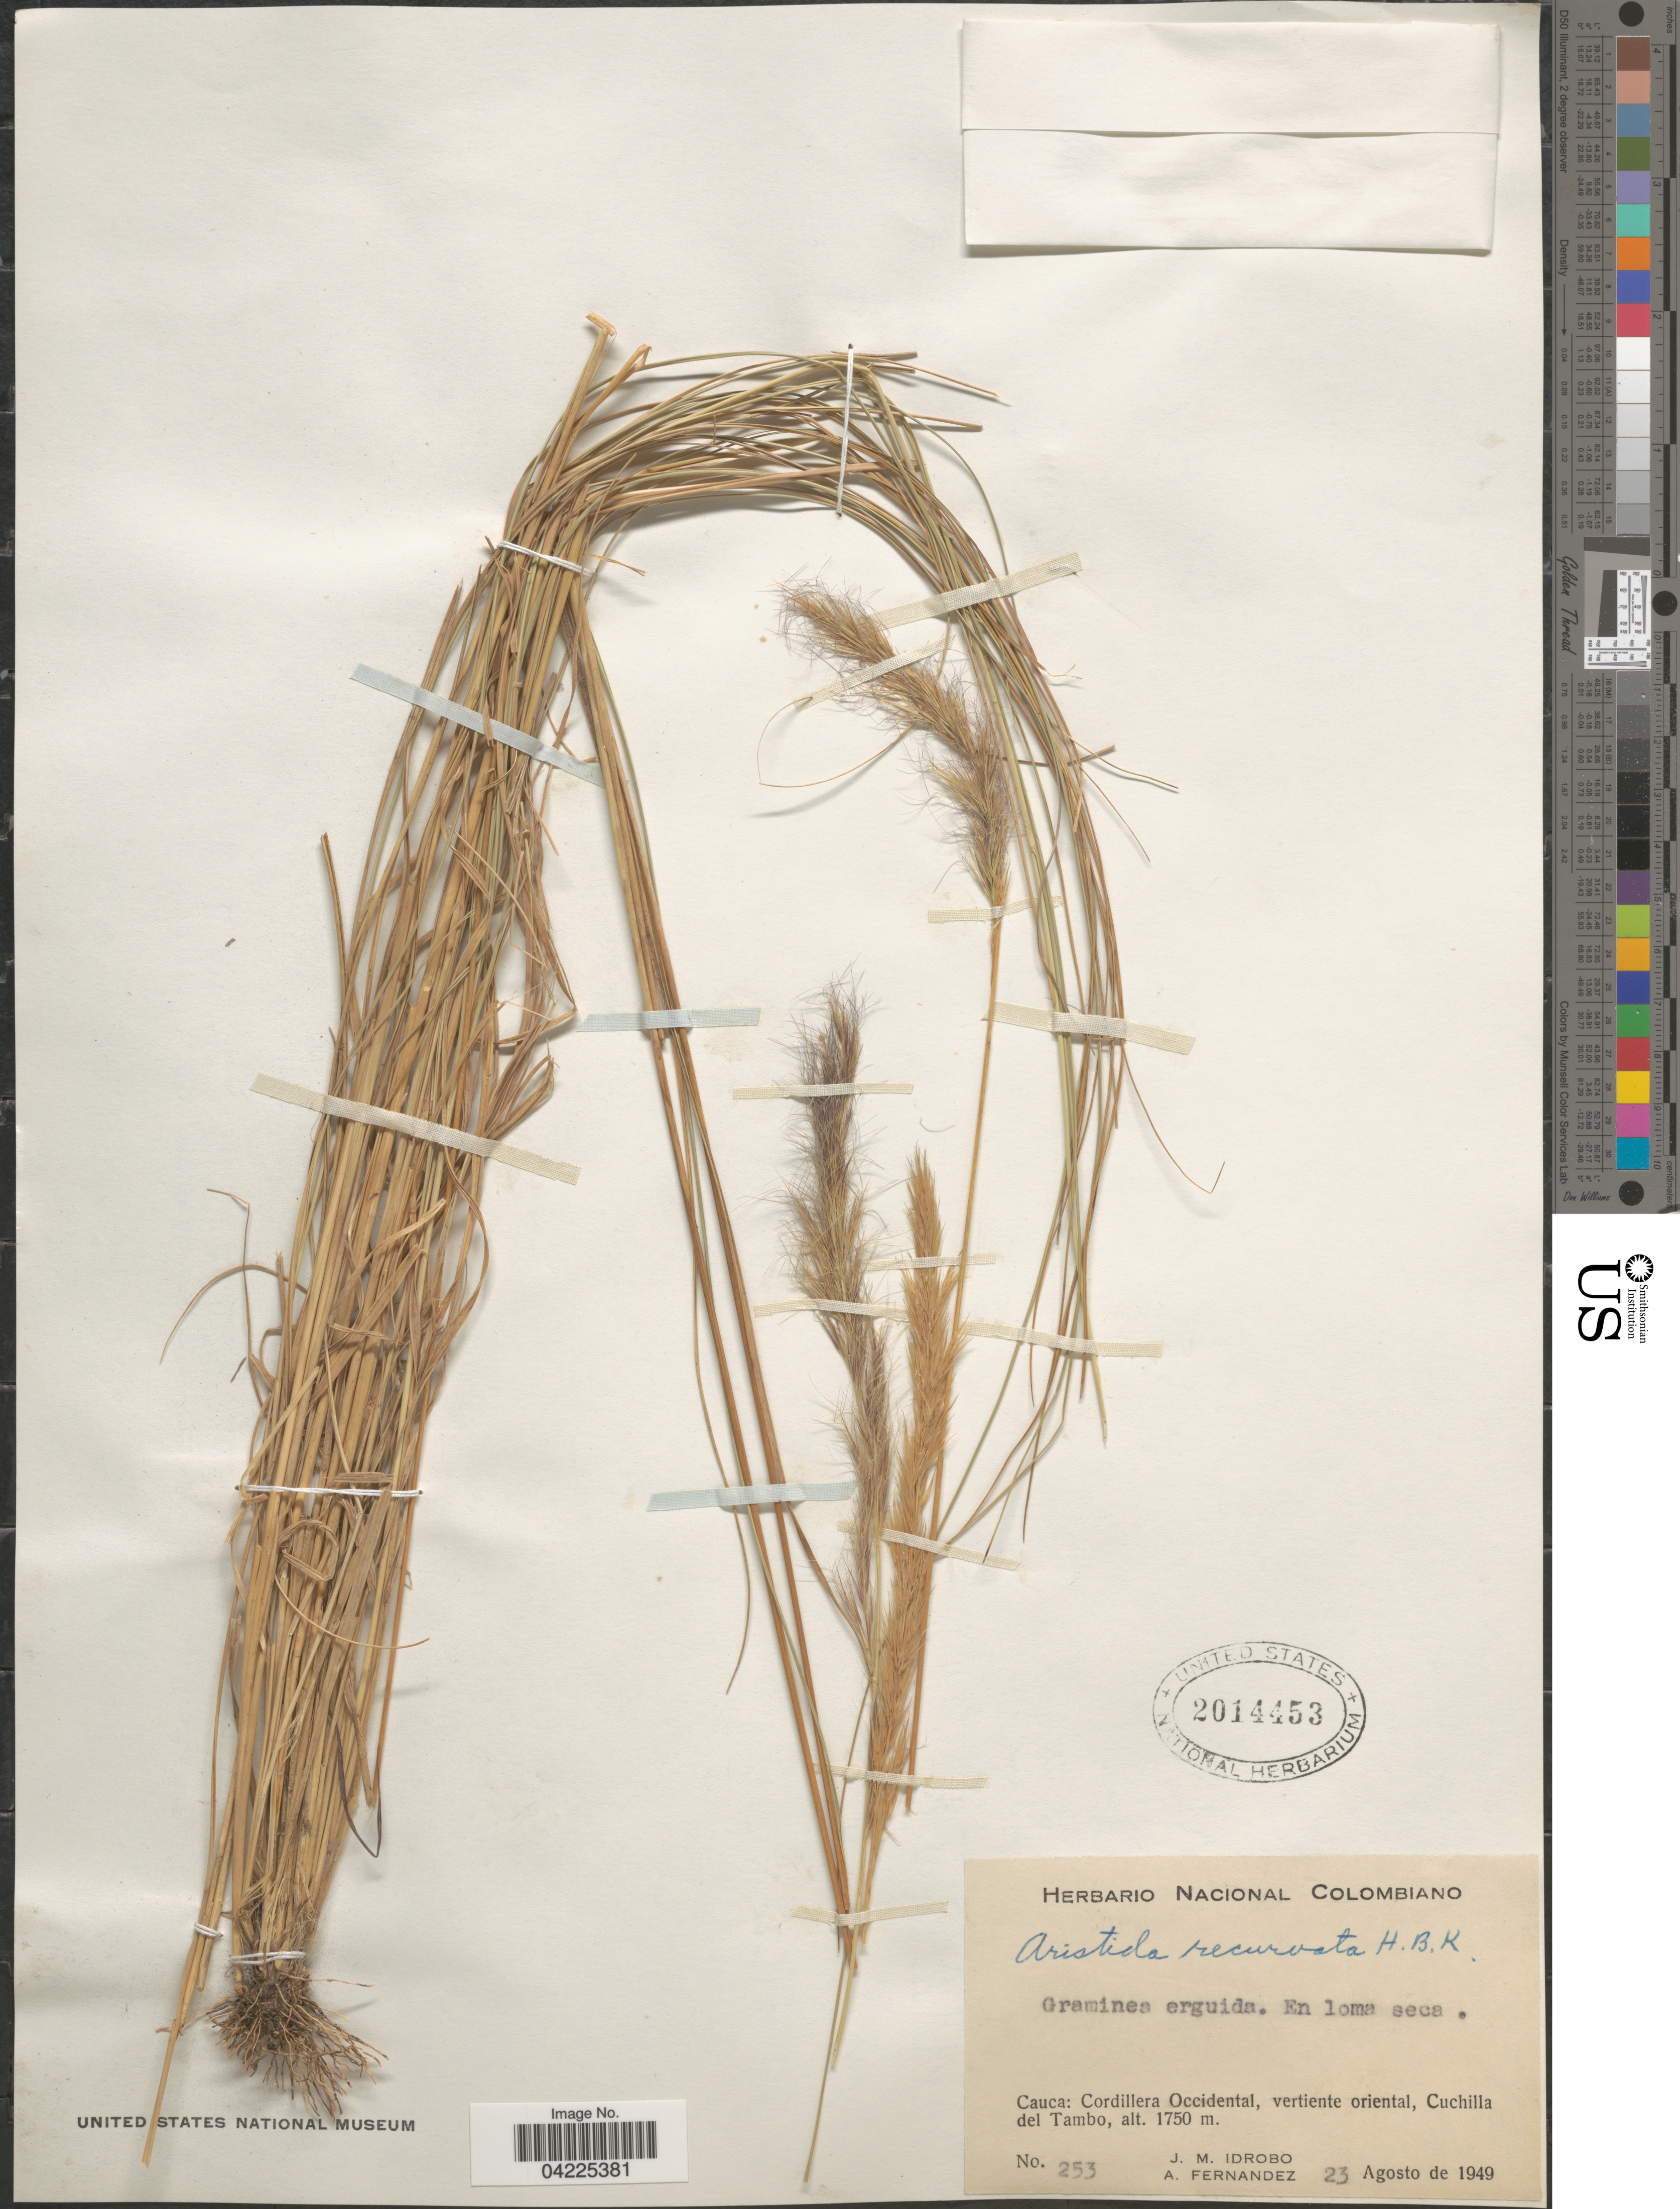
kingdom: Plantae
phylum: Tracheophyta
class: Liliopsida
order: Poales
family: Poaceae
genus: Aristida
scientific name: Aristida recurvata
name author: Kunth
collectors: J. M. Idrobo & A. Fernandez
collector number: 253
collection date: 1949-08-23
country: Colombia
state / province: Cauca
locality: Cordillera Occidental, vertiente oriental, Cuchilla del Tambo.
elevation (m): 1750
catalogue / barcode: US 2014453